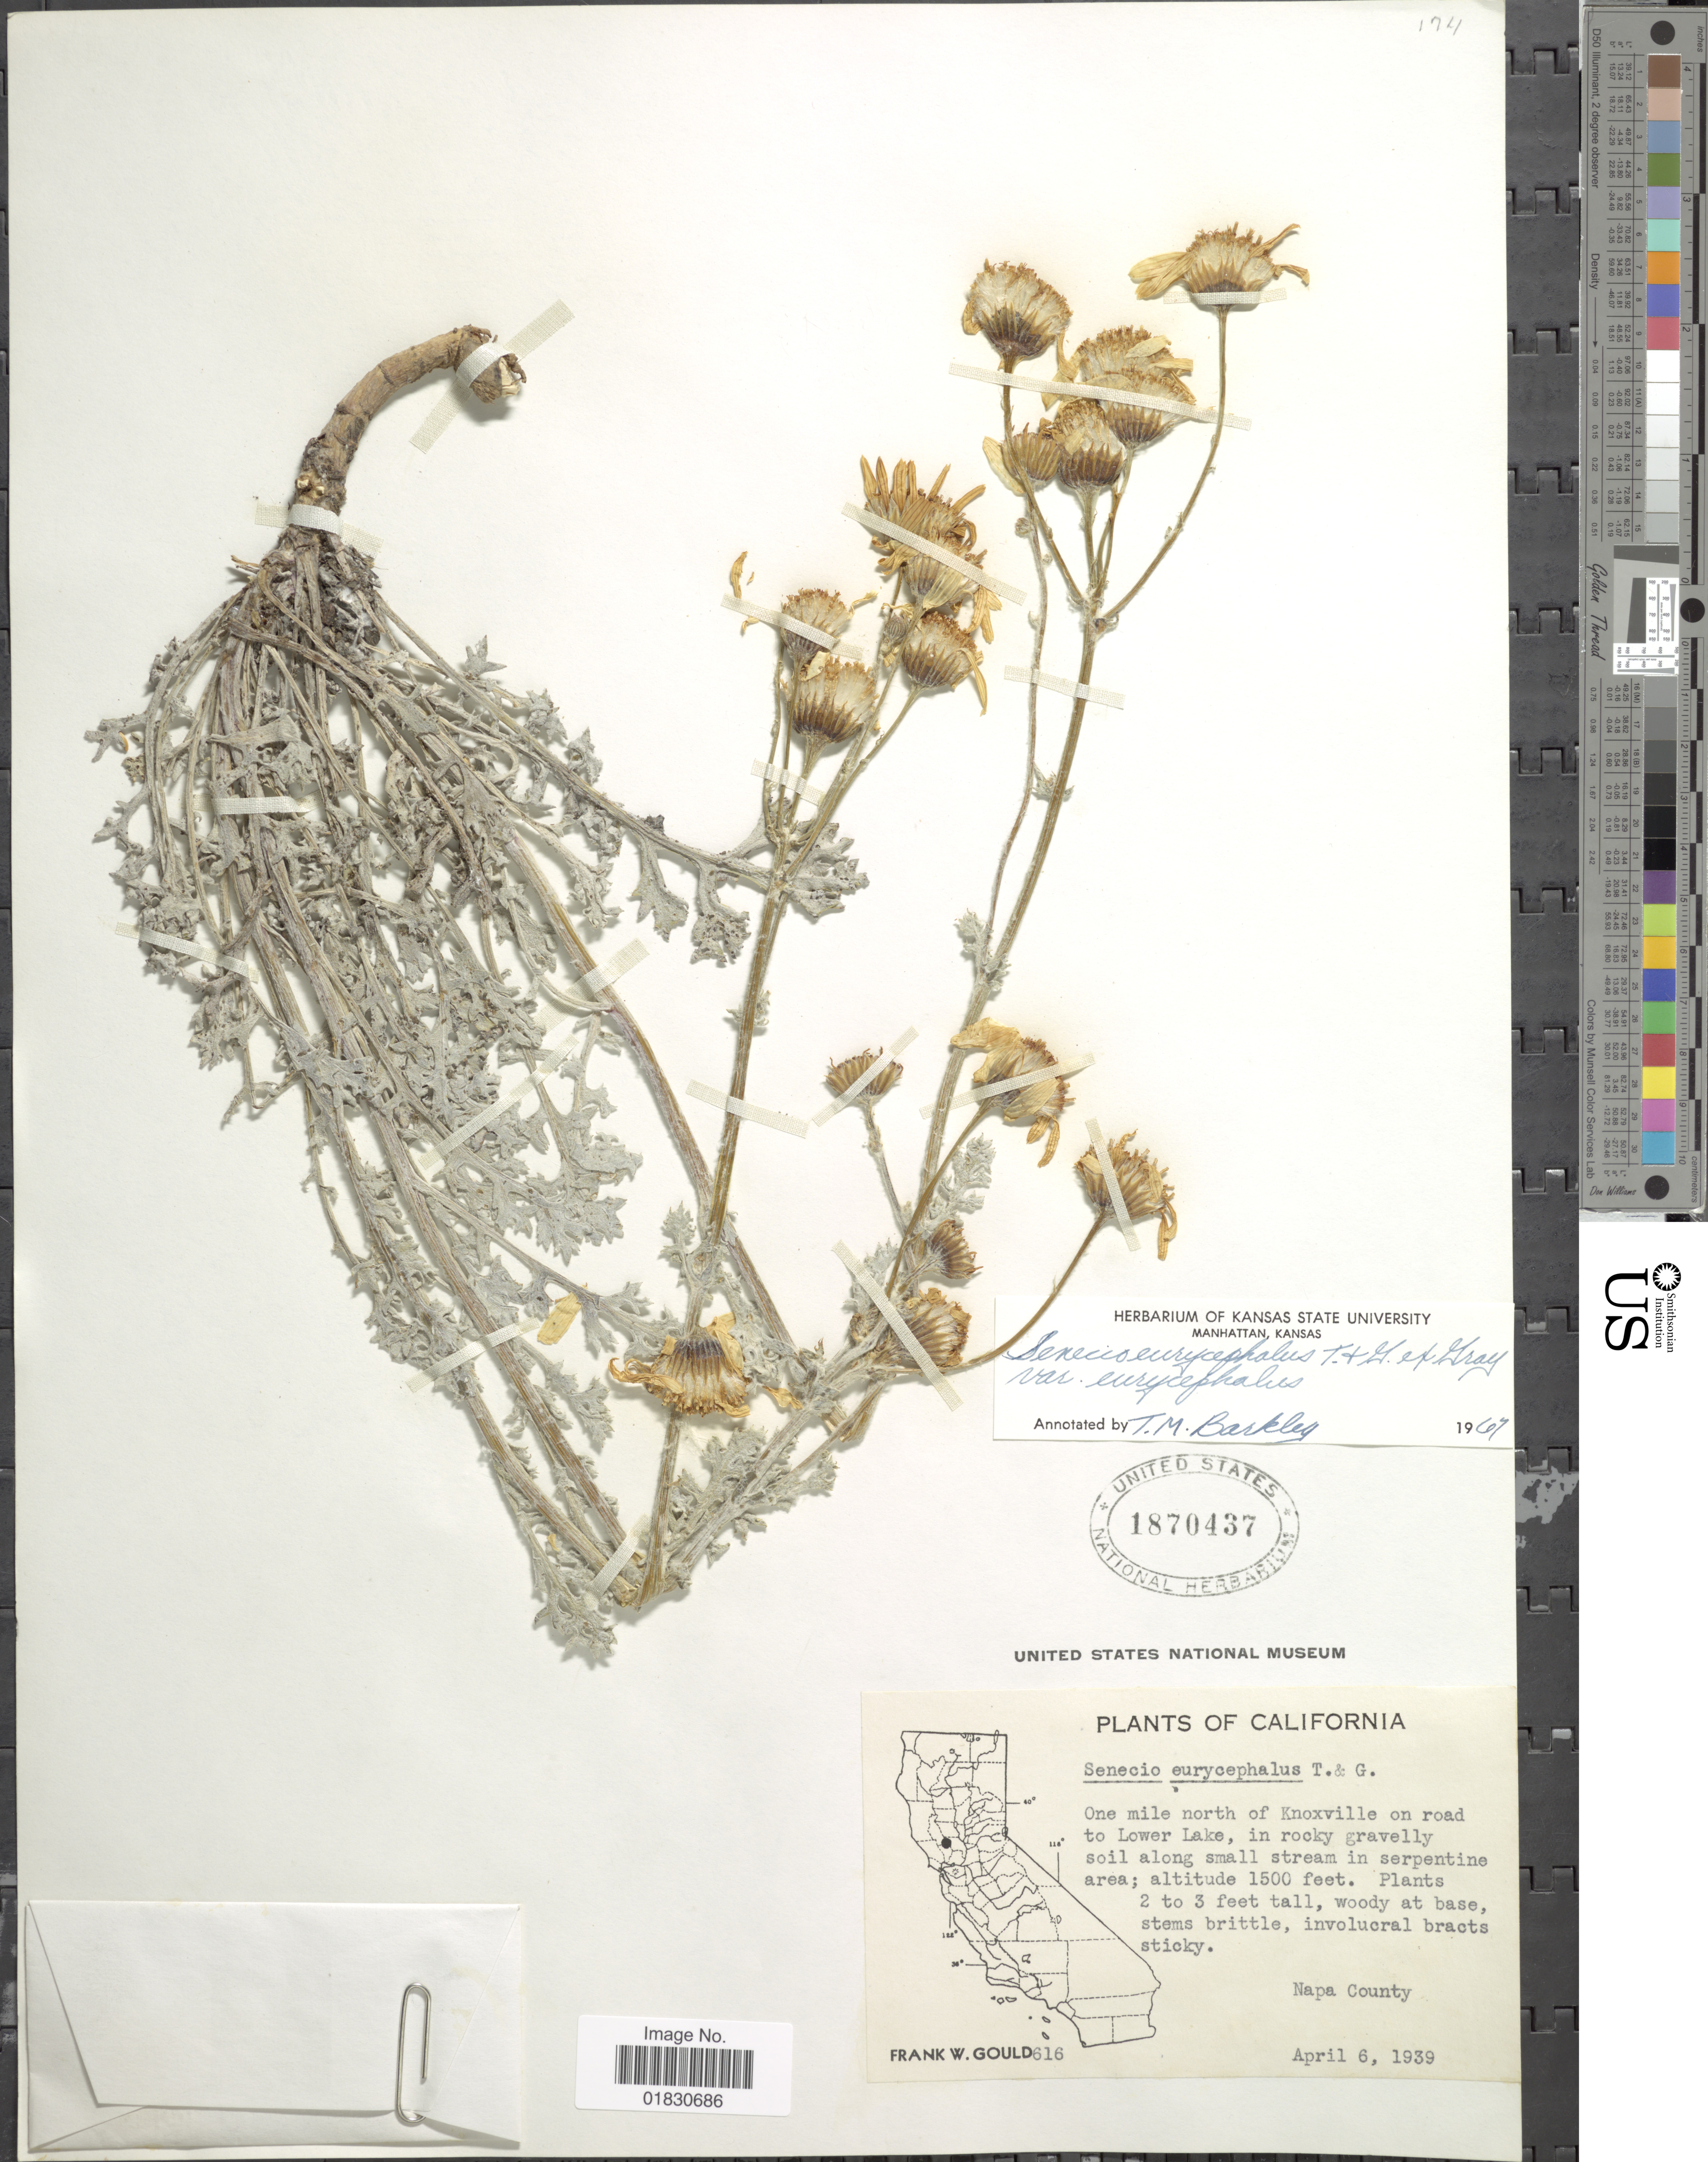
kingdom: Plantae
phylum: Tracheophyta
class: Magnoliopsida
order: Asterales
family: Asteraceae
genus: Packera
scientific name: Packera eurycephala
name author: (Torr. & A. Gray) W.A. Weber & Á. Löve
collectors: F. W. Gould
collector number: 616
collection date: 1939-04-06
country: United States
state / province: California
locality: One mile north of Knoxville on road to Lower Lake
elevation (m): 457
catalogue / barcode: US 1870437